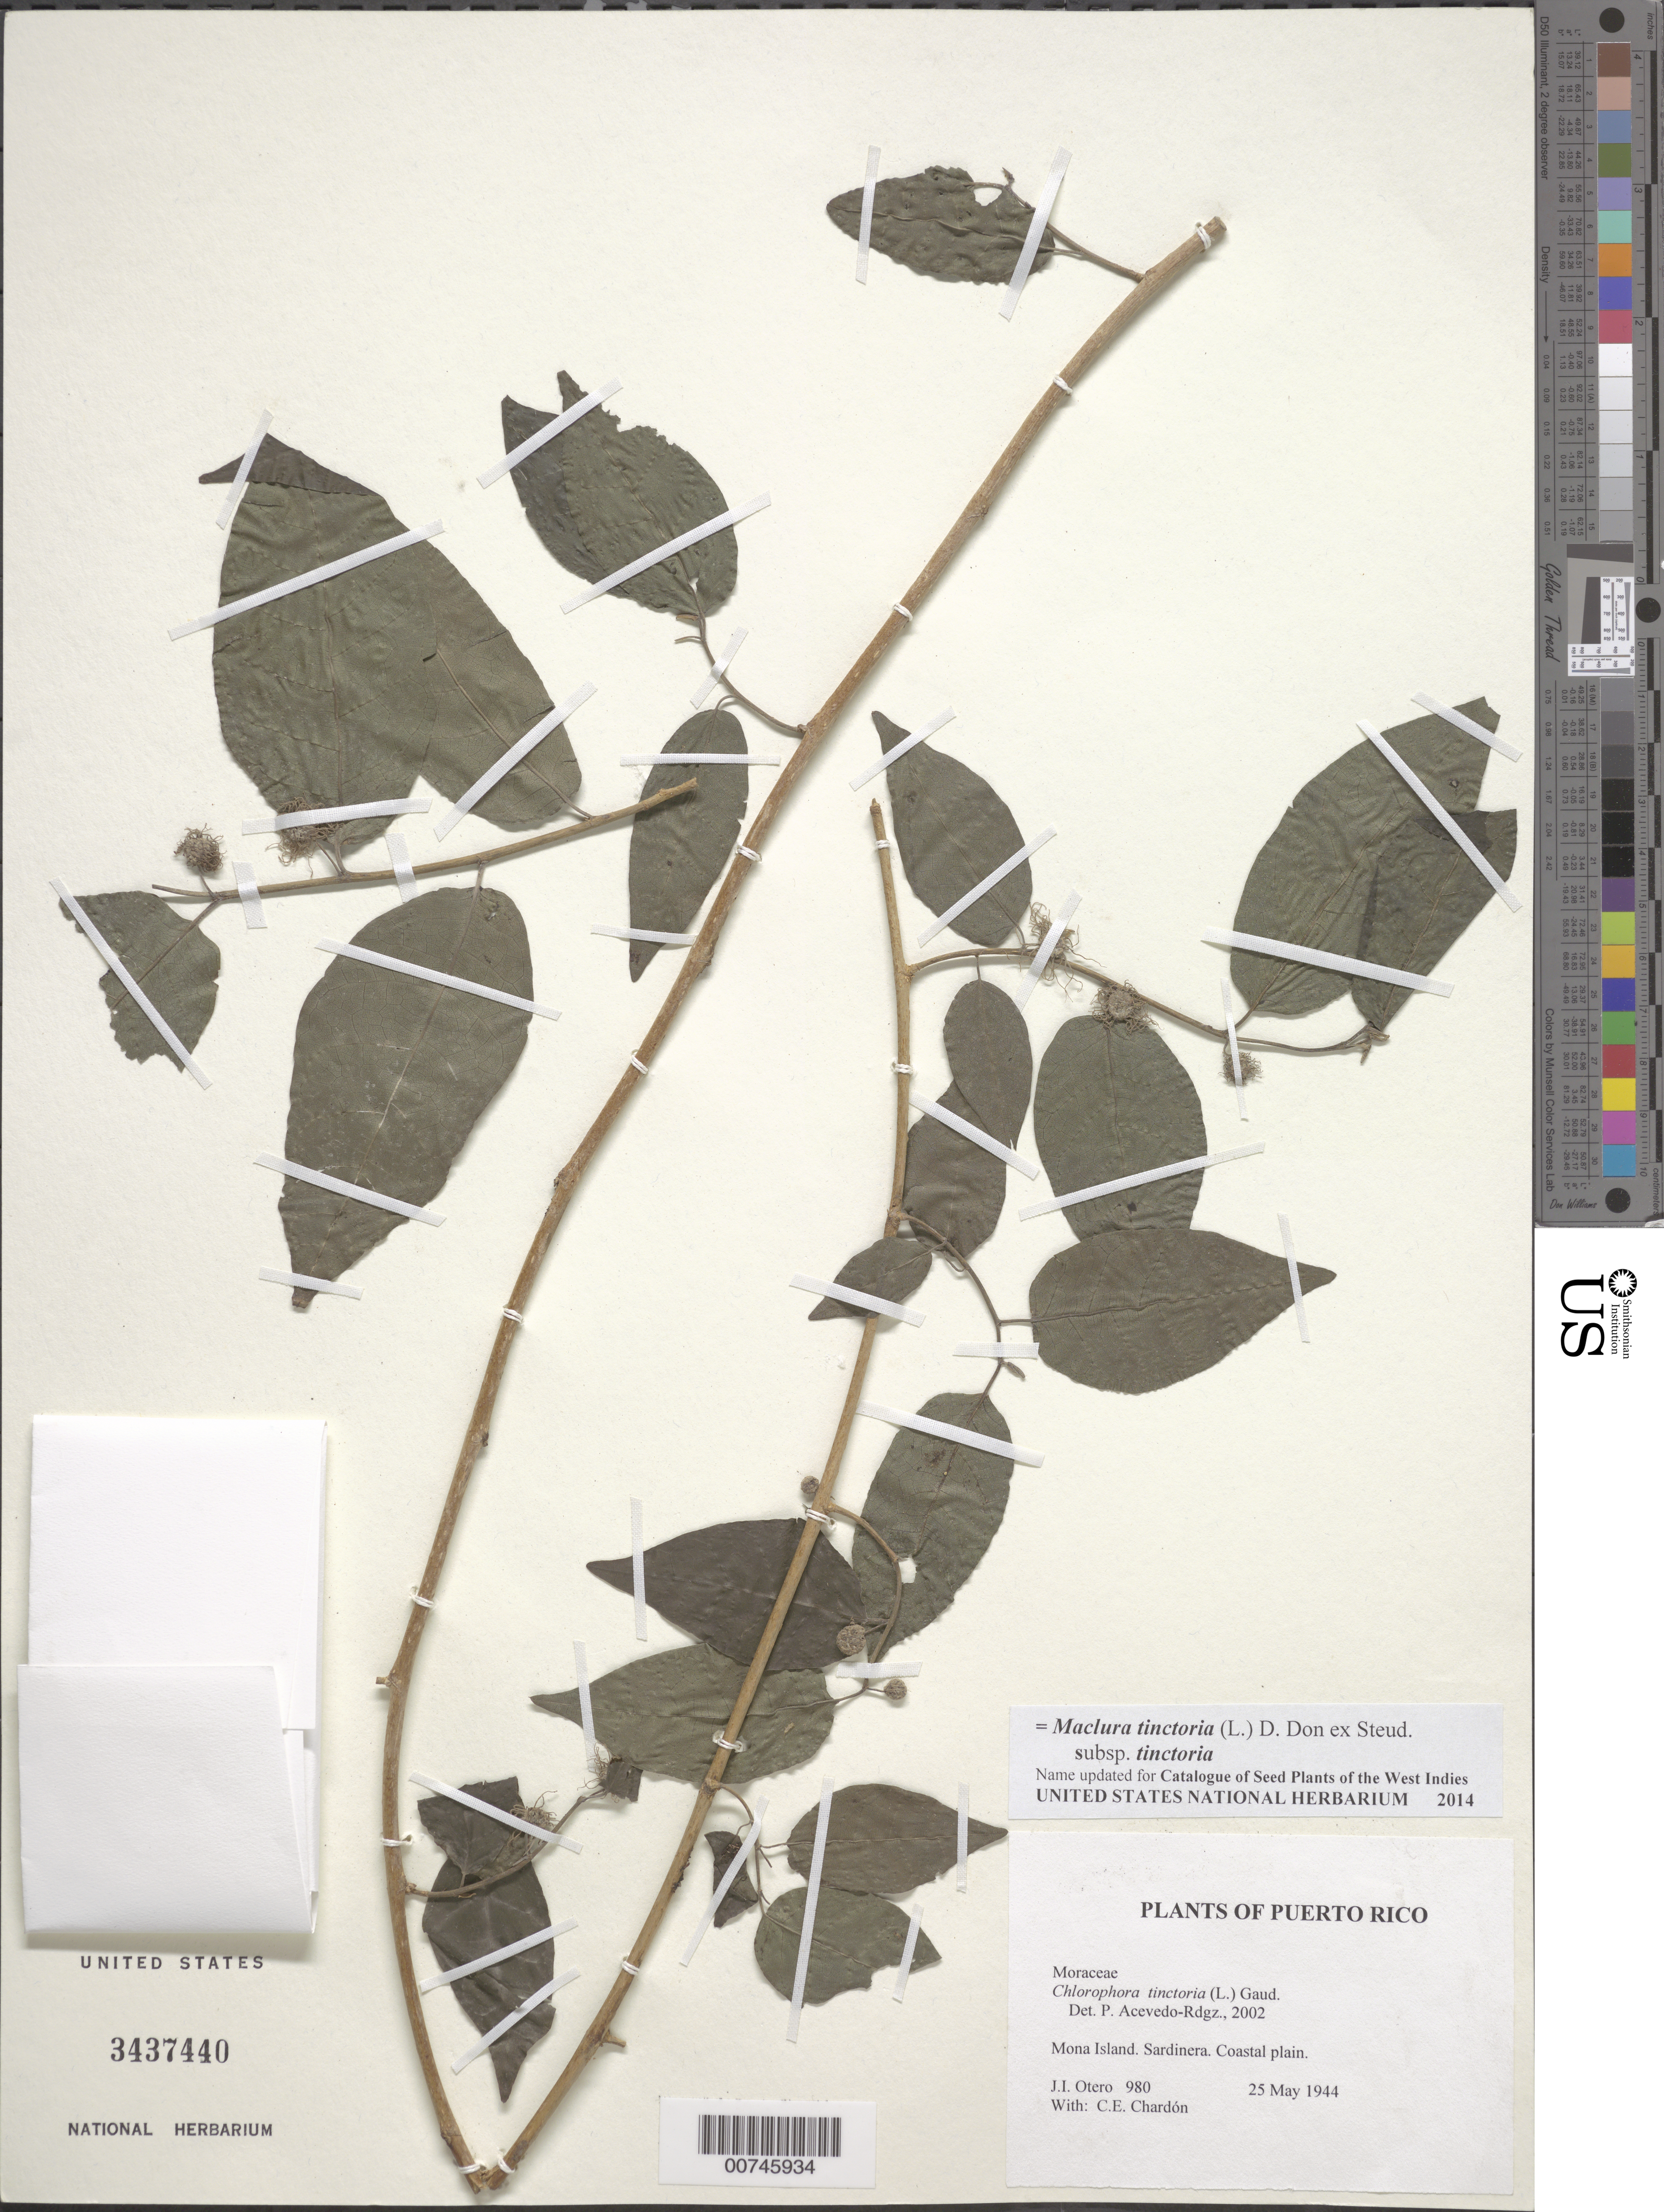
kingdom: Plantae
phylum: Tracheophyta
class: Magnoliopsida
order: Rosales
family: Moraceae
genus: Maclura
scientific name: Maclura tinctoria subsp. tinctoria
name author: (L.) D. Don ex Steud.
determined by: Acevedo-Rodríguez, P., (BOT), Smithsonian Institution - National Museum of Natural History (UNITED STATES)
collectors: J. Otero & C. E. Chardón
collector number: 980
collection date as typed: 25 May 1944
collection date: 1944-05-25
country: Puerto Rico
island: Mona I.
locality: Sardinera. Coastal plain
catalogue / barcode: US 3437440